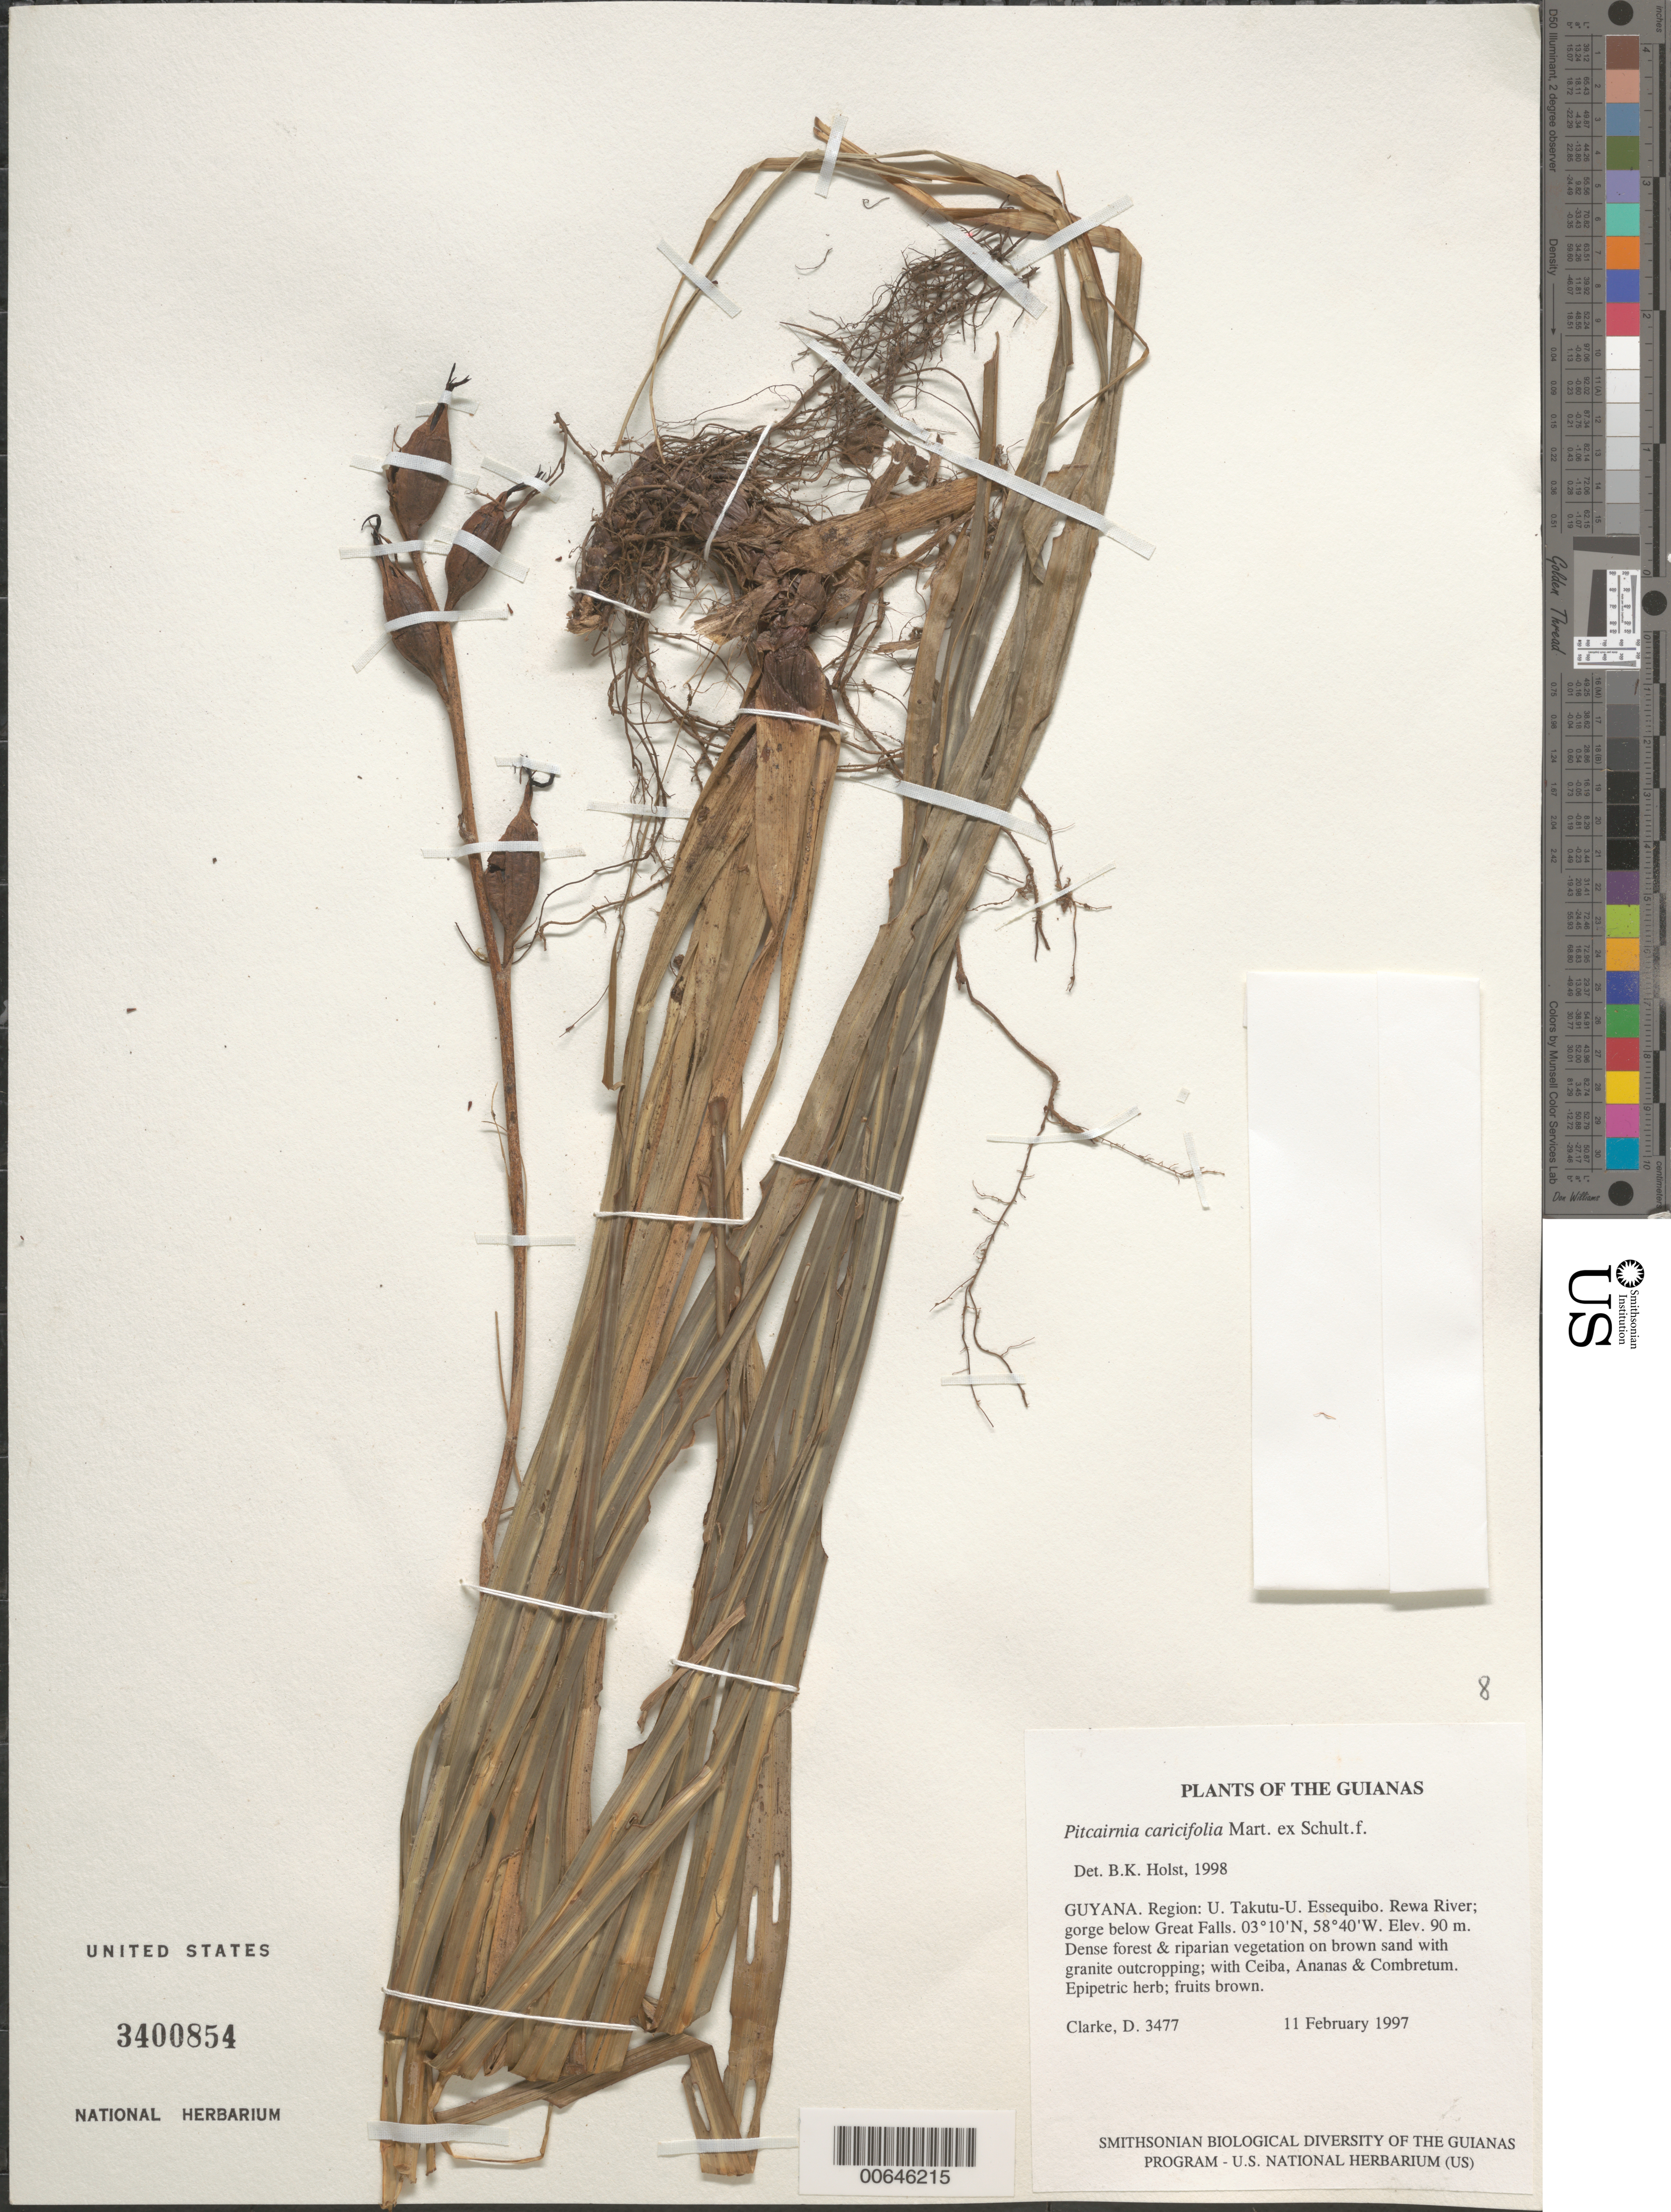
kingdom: Plantae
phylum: Tracheophyta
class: Liliopsida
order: Poales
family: Bromeliaceae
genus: Pitcairnia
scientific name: Pitcairnia caricifolia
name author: Mart. ex Schult. f.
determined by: Holst, Bruce K.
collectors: H. D. Clarke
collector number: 3477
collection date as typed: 11 February 1997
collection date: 1997-02-11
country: Guyana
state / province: U. Takutu-U. Essequibo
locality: Rewa River; gorge below Great Falls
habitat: Dense forest & riparian vegetation on brown sand with granite outcropping; with Ceiba, Ananas & Combretum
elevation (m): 90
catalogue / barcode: US 3400854